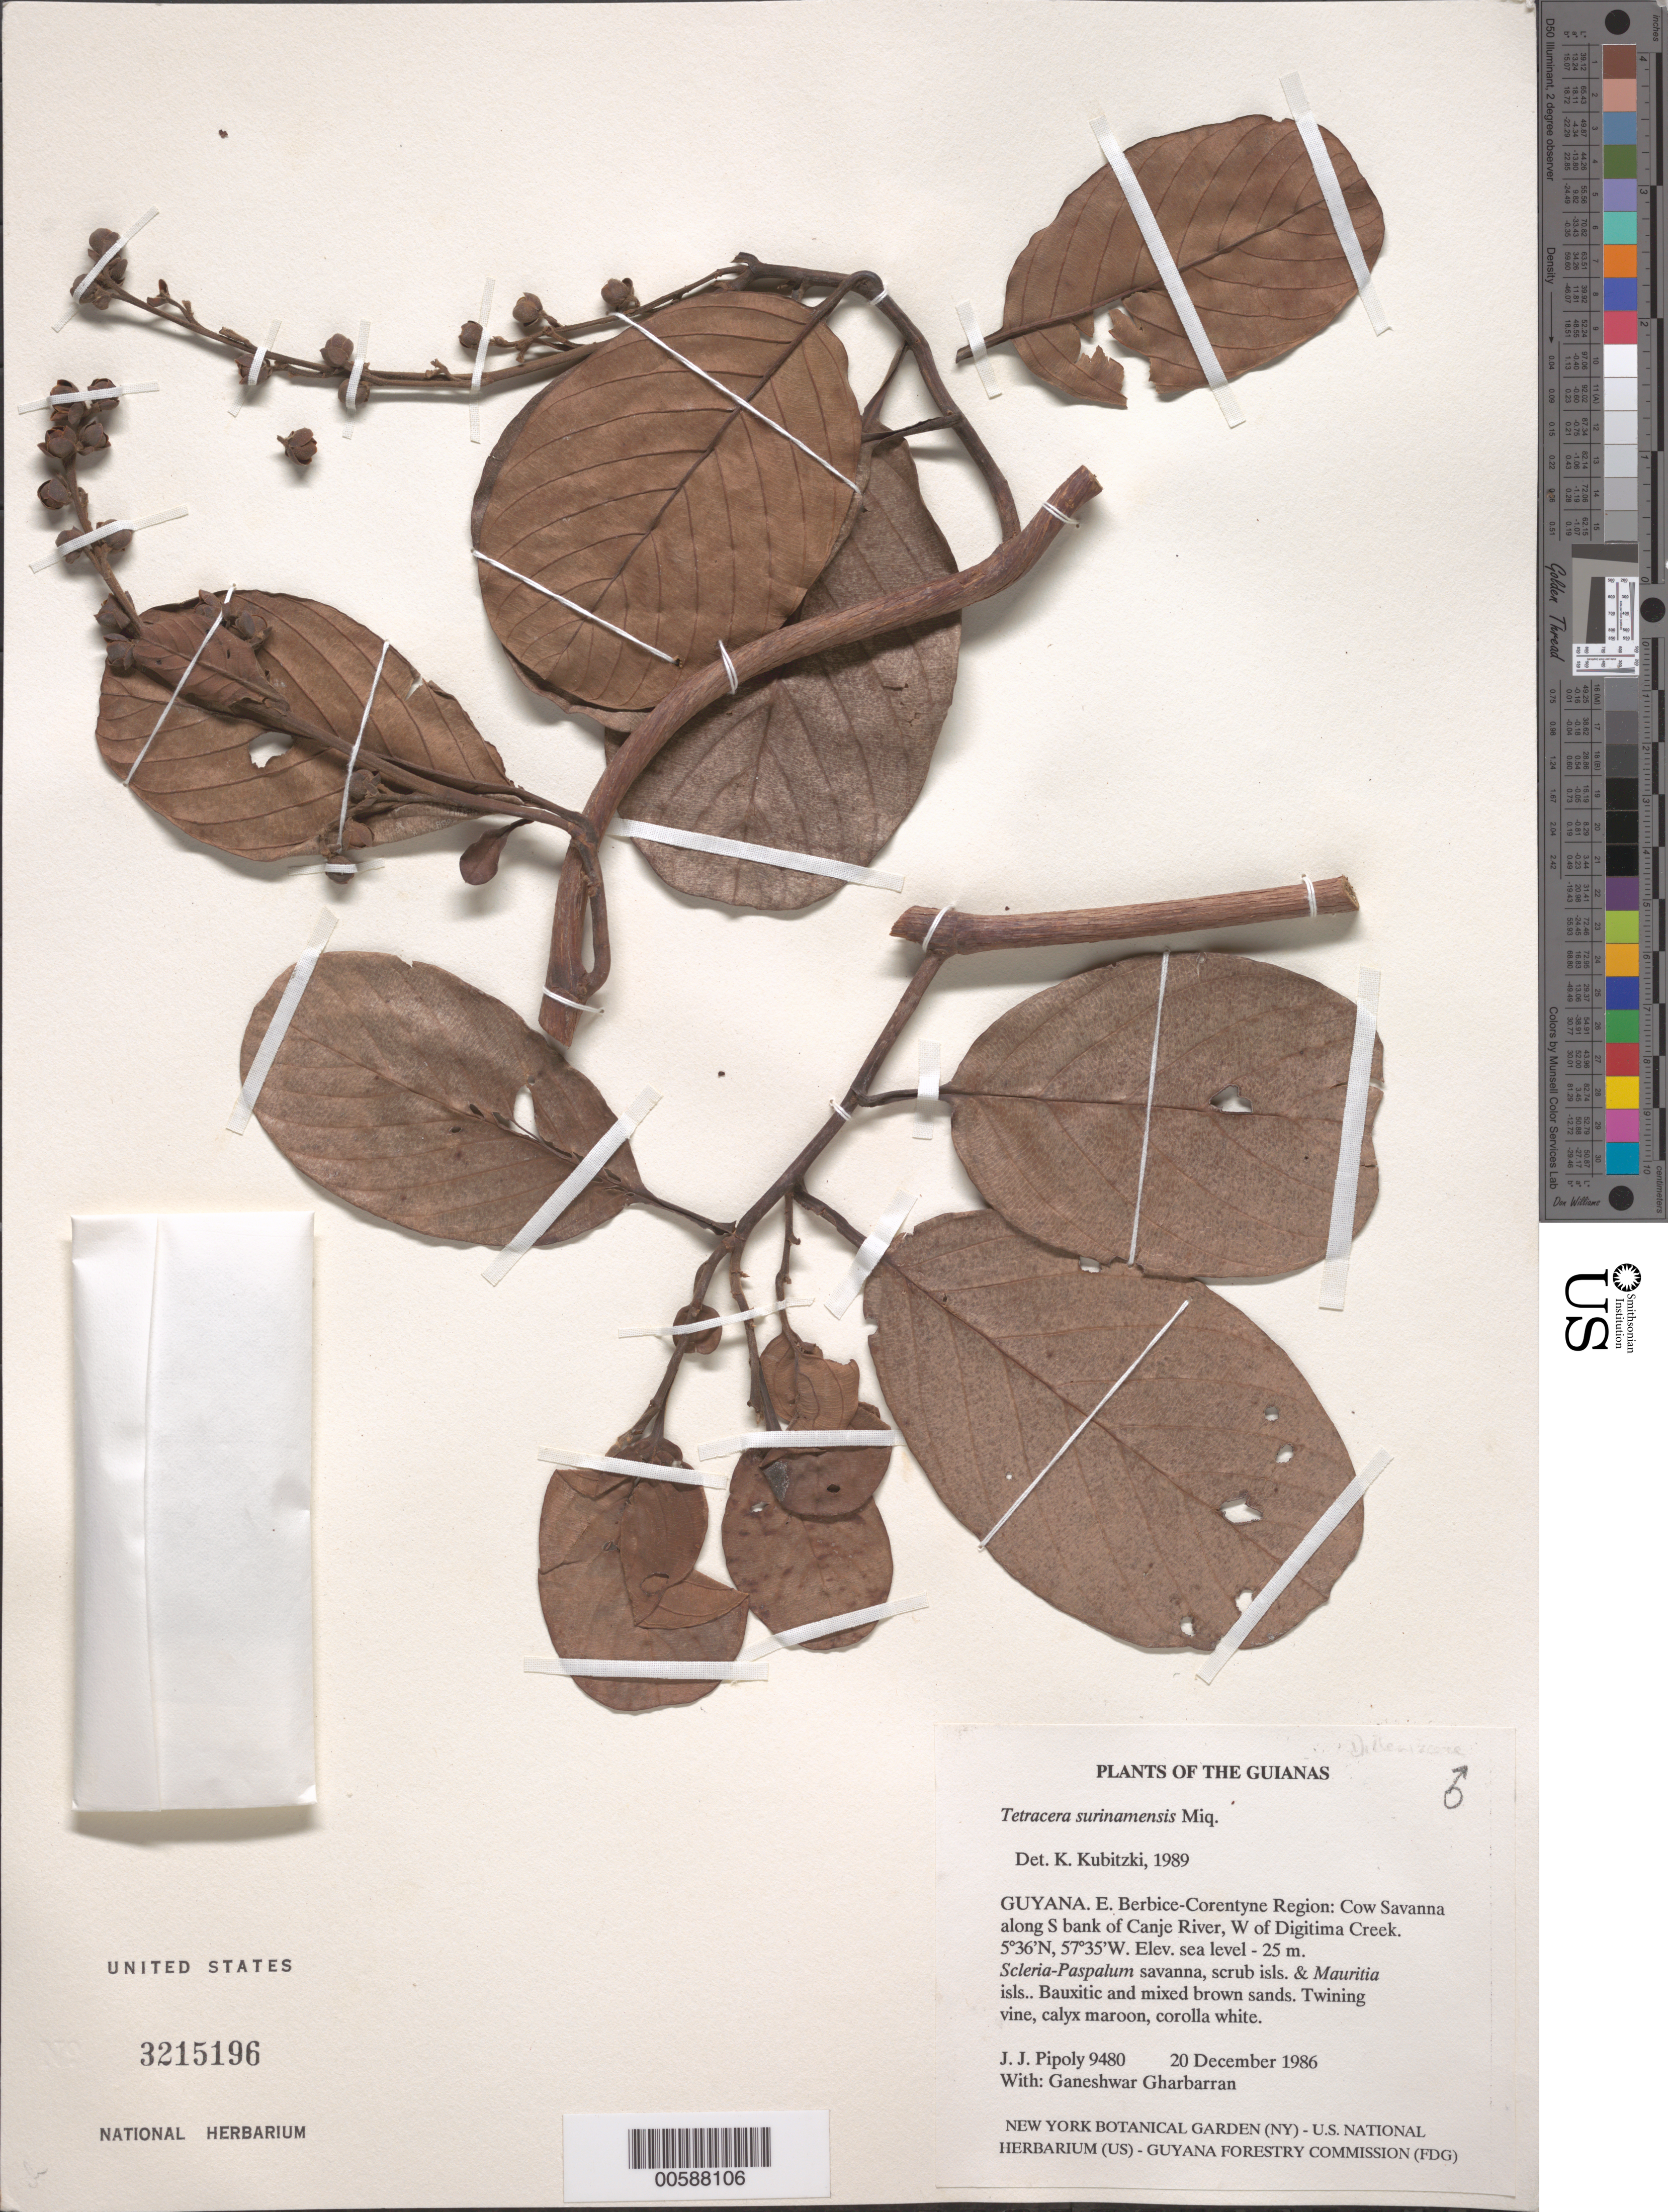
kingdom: Plantae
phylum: Tracheophyta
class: Magnoliopsida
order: Dilleniales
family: Dilleniaceae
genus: Tetracera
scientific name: Tetracera surinamensis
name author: Miq.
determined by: Kubitzki, Klaus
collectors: J. J. Pipoly & G. Gharbarran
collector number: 9480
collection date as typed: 20 December 1986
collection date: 1986-12-20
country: Guyana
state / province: E. Berbice-Corentyne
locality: Cow savanna, along S bank of Canje River, W of Digitima Creek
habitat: Scleria-Paspalum savanna, scrub isls. & Mauritia isls. Bauxitic and mixed brown sands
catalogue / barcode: US 3215196